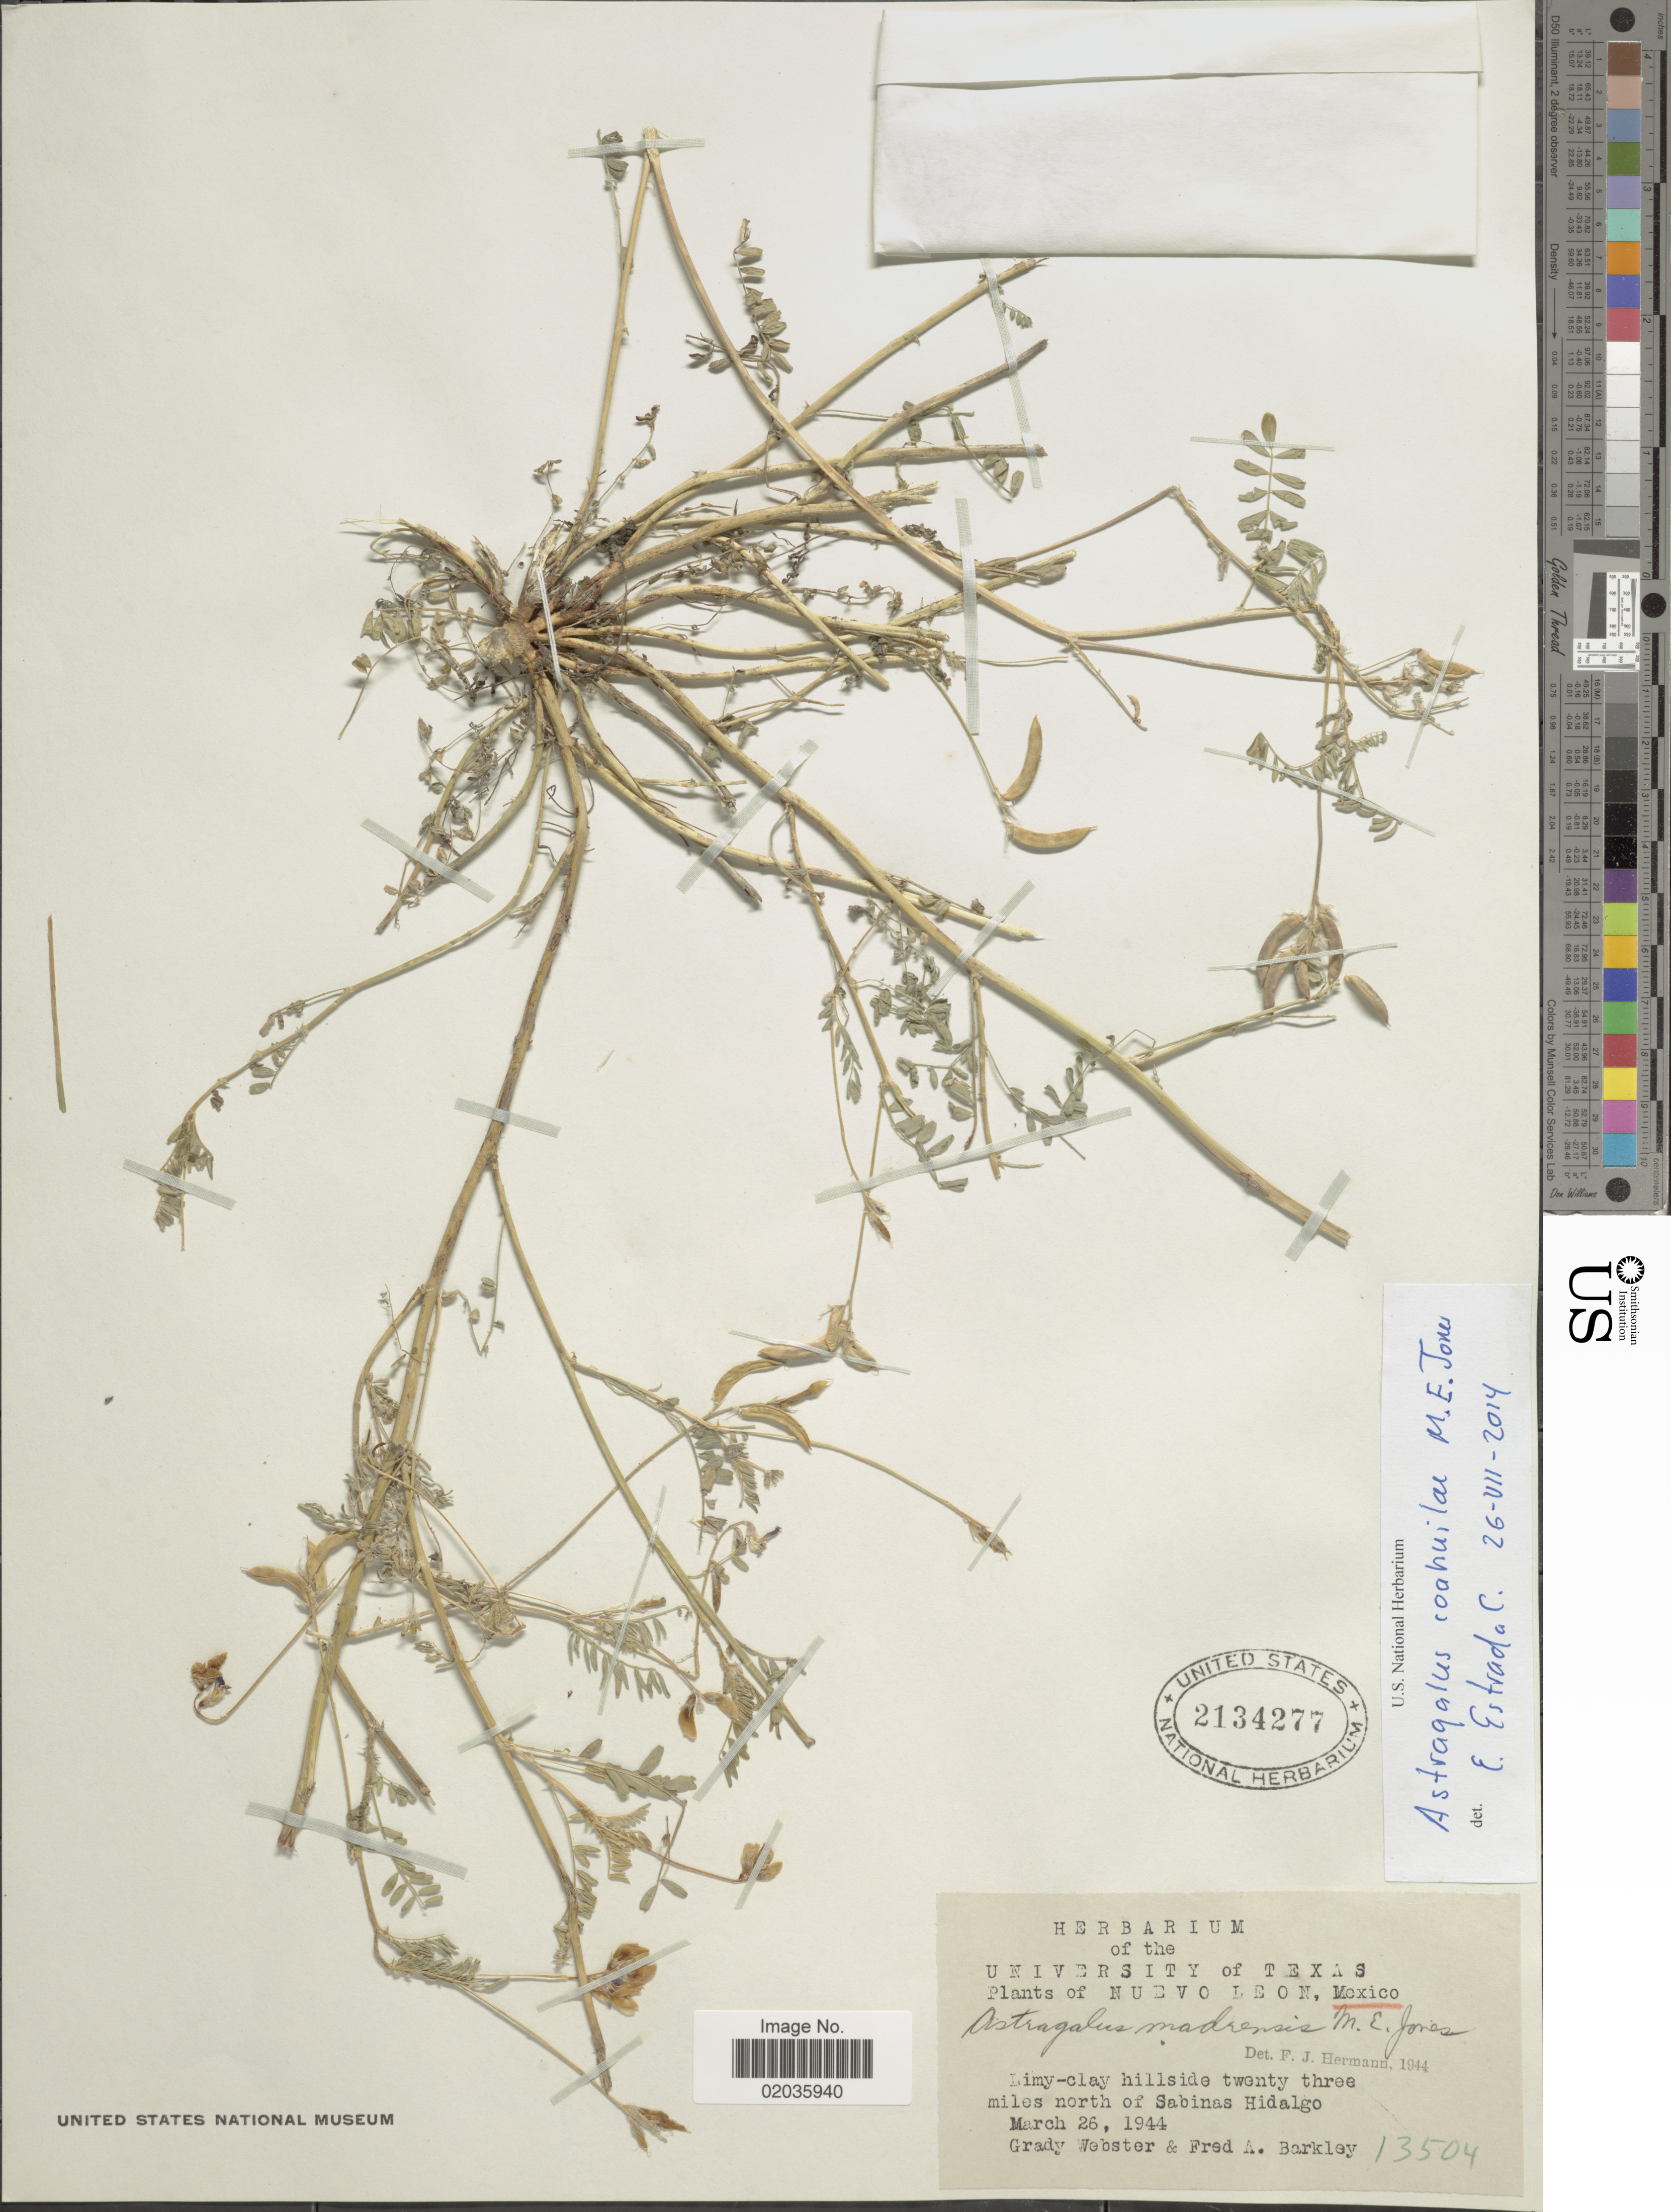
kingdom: Plantae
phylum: Tracheophyta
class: Magnoliopsida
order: Fabales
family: Fabaceae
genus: Astragalus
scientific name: Astragalus coahuilae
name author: M.E. Jones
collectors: G. L. Webster & F. A. Barkley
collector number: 13504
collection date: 1944-03-26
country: Mexico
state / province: Nuevo León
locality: Nuevo Leon, Mexico. Hillside twenty three miles north of Sabinas Hidalgo.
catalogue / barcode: US 2134277